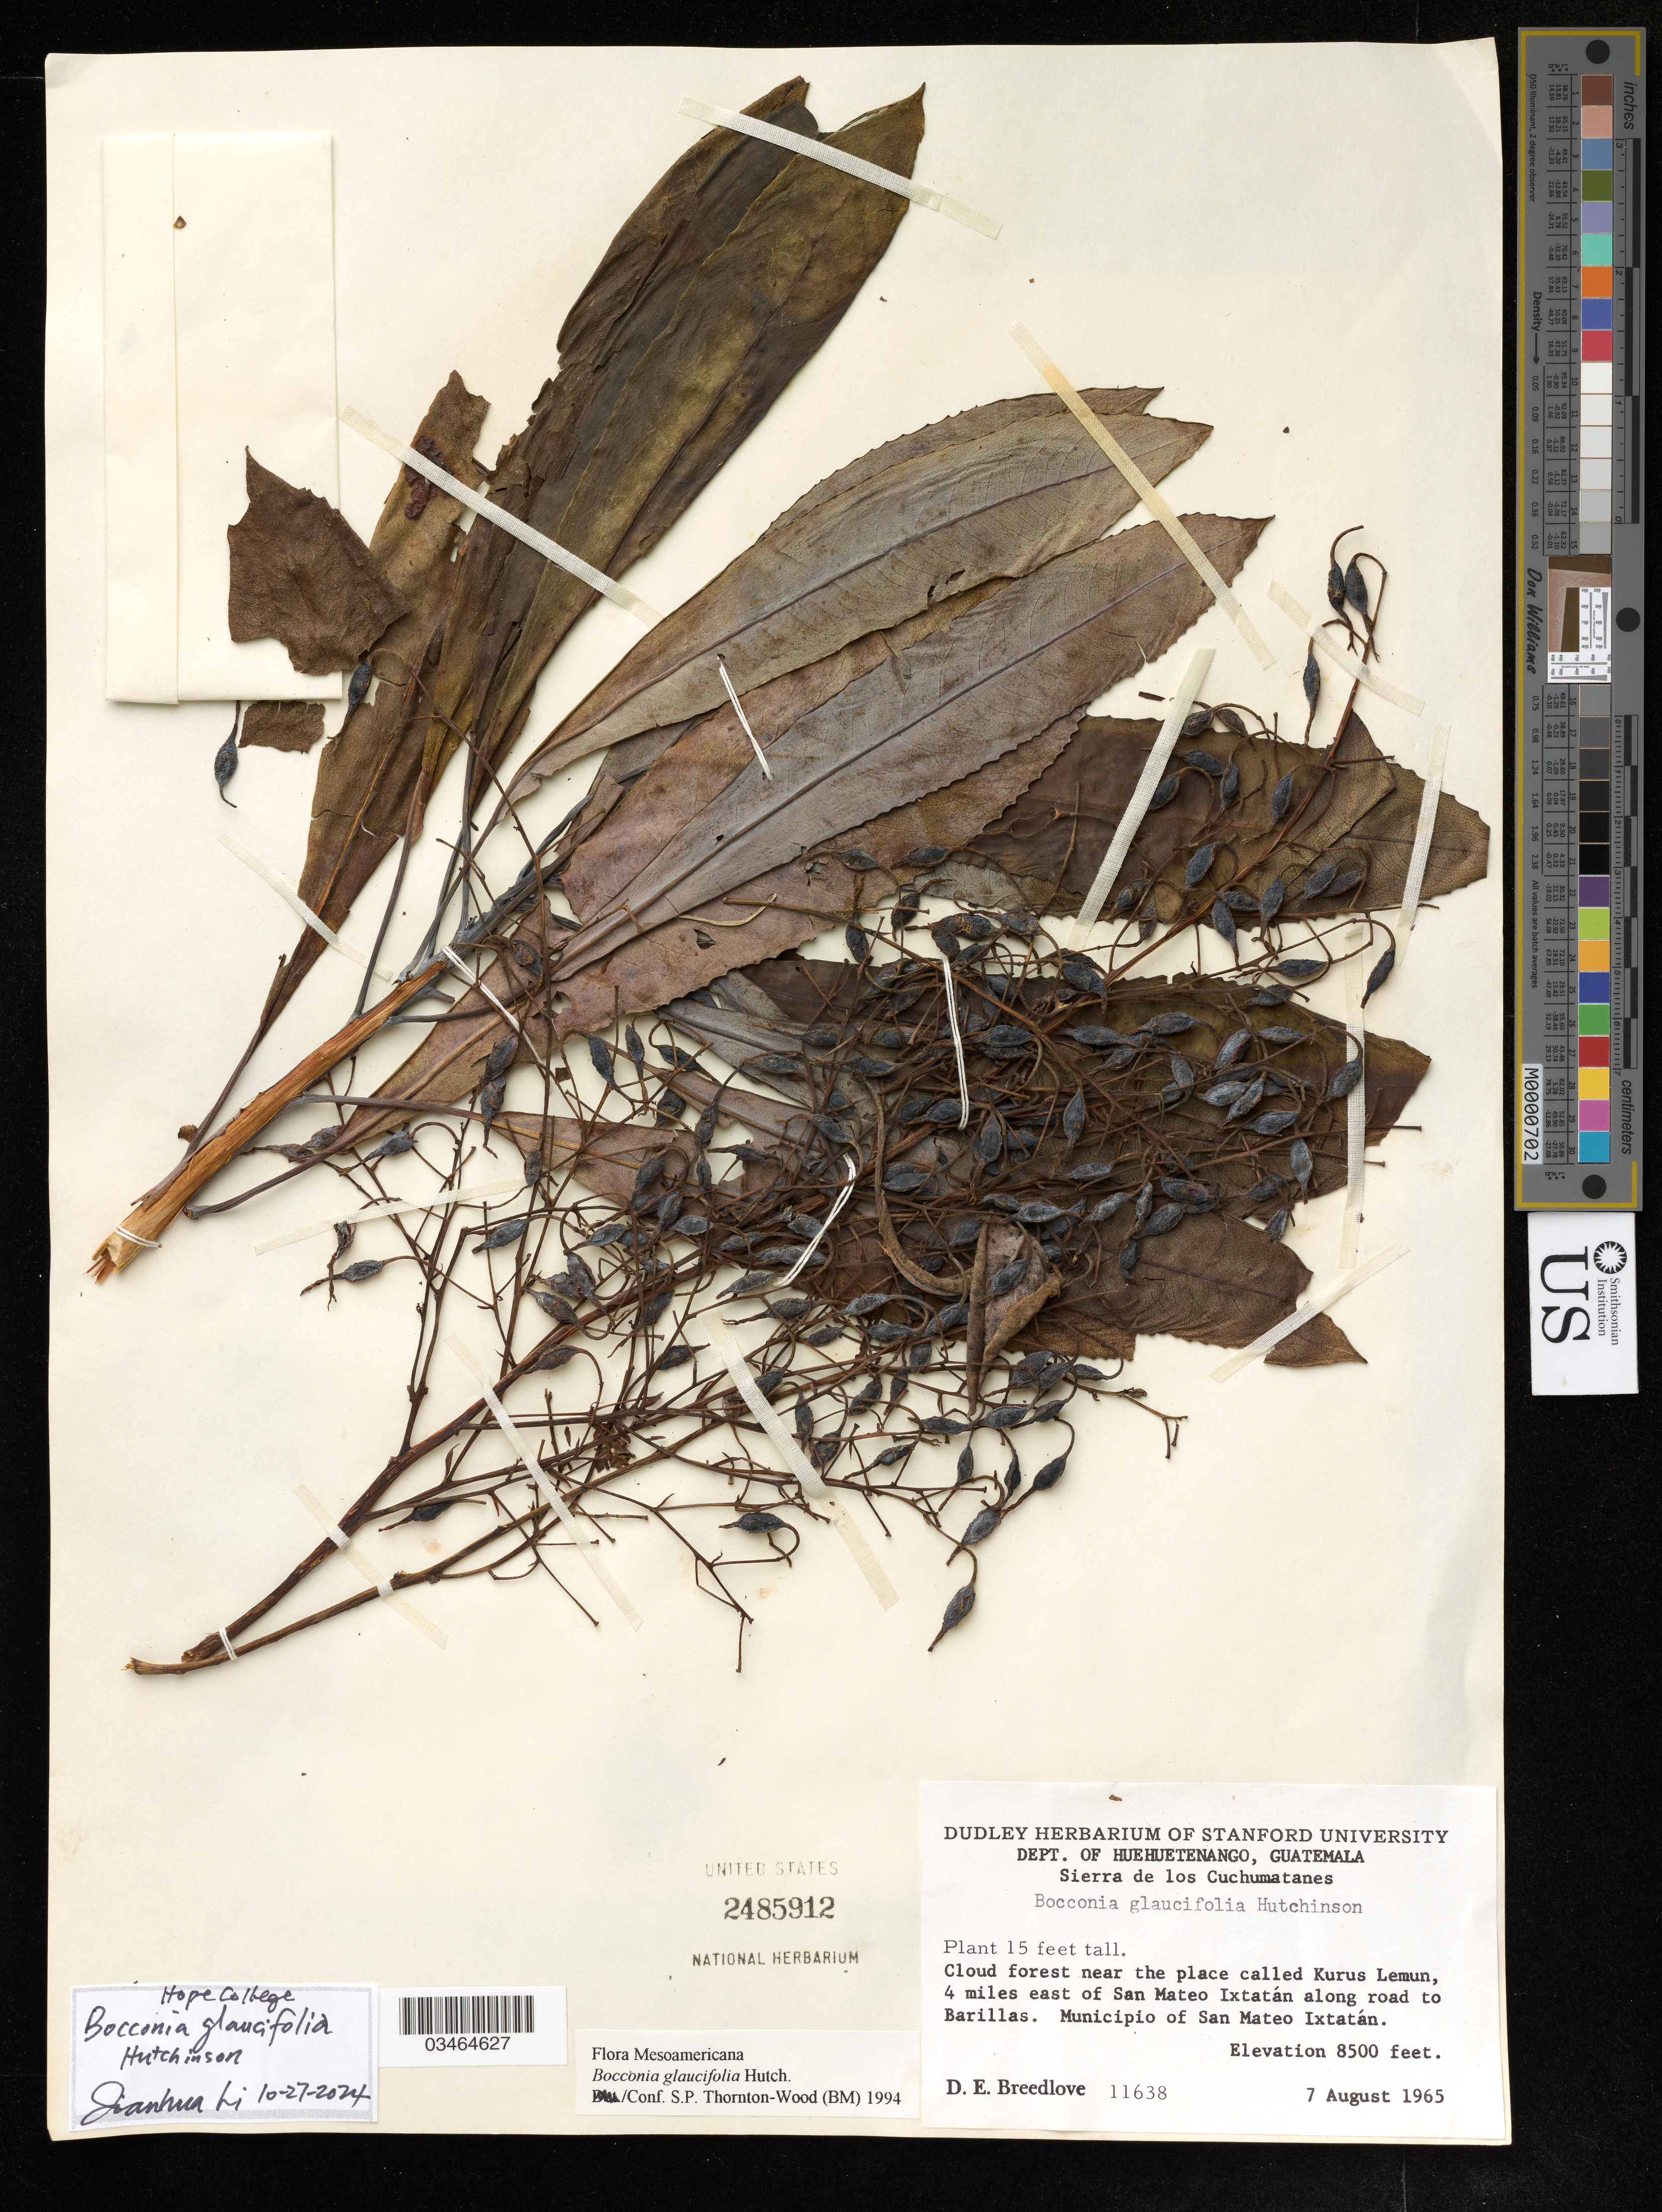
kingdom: Plantae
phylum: Tracheophyta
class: Magnoliopsida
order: Ranunculales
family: Papaveraceae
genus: Bocconia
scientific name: Bocconia glaucifolia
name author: Hutch.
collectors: D. Breedlove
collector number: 11638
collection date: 1965-08-07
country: Guatemala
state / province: Huehuetenango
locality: Sierra de los Cuchumatanes. Cloud forest near the place called Kurus Lemun, 4 miles east of San Mateo Ixtatan along road to Barillas. Municipio of San Mateo Ixtatán.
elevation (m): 2591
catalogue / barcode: US 2485912